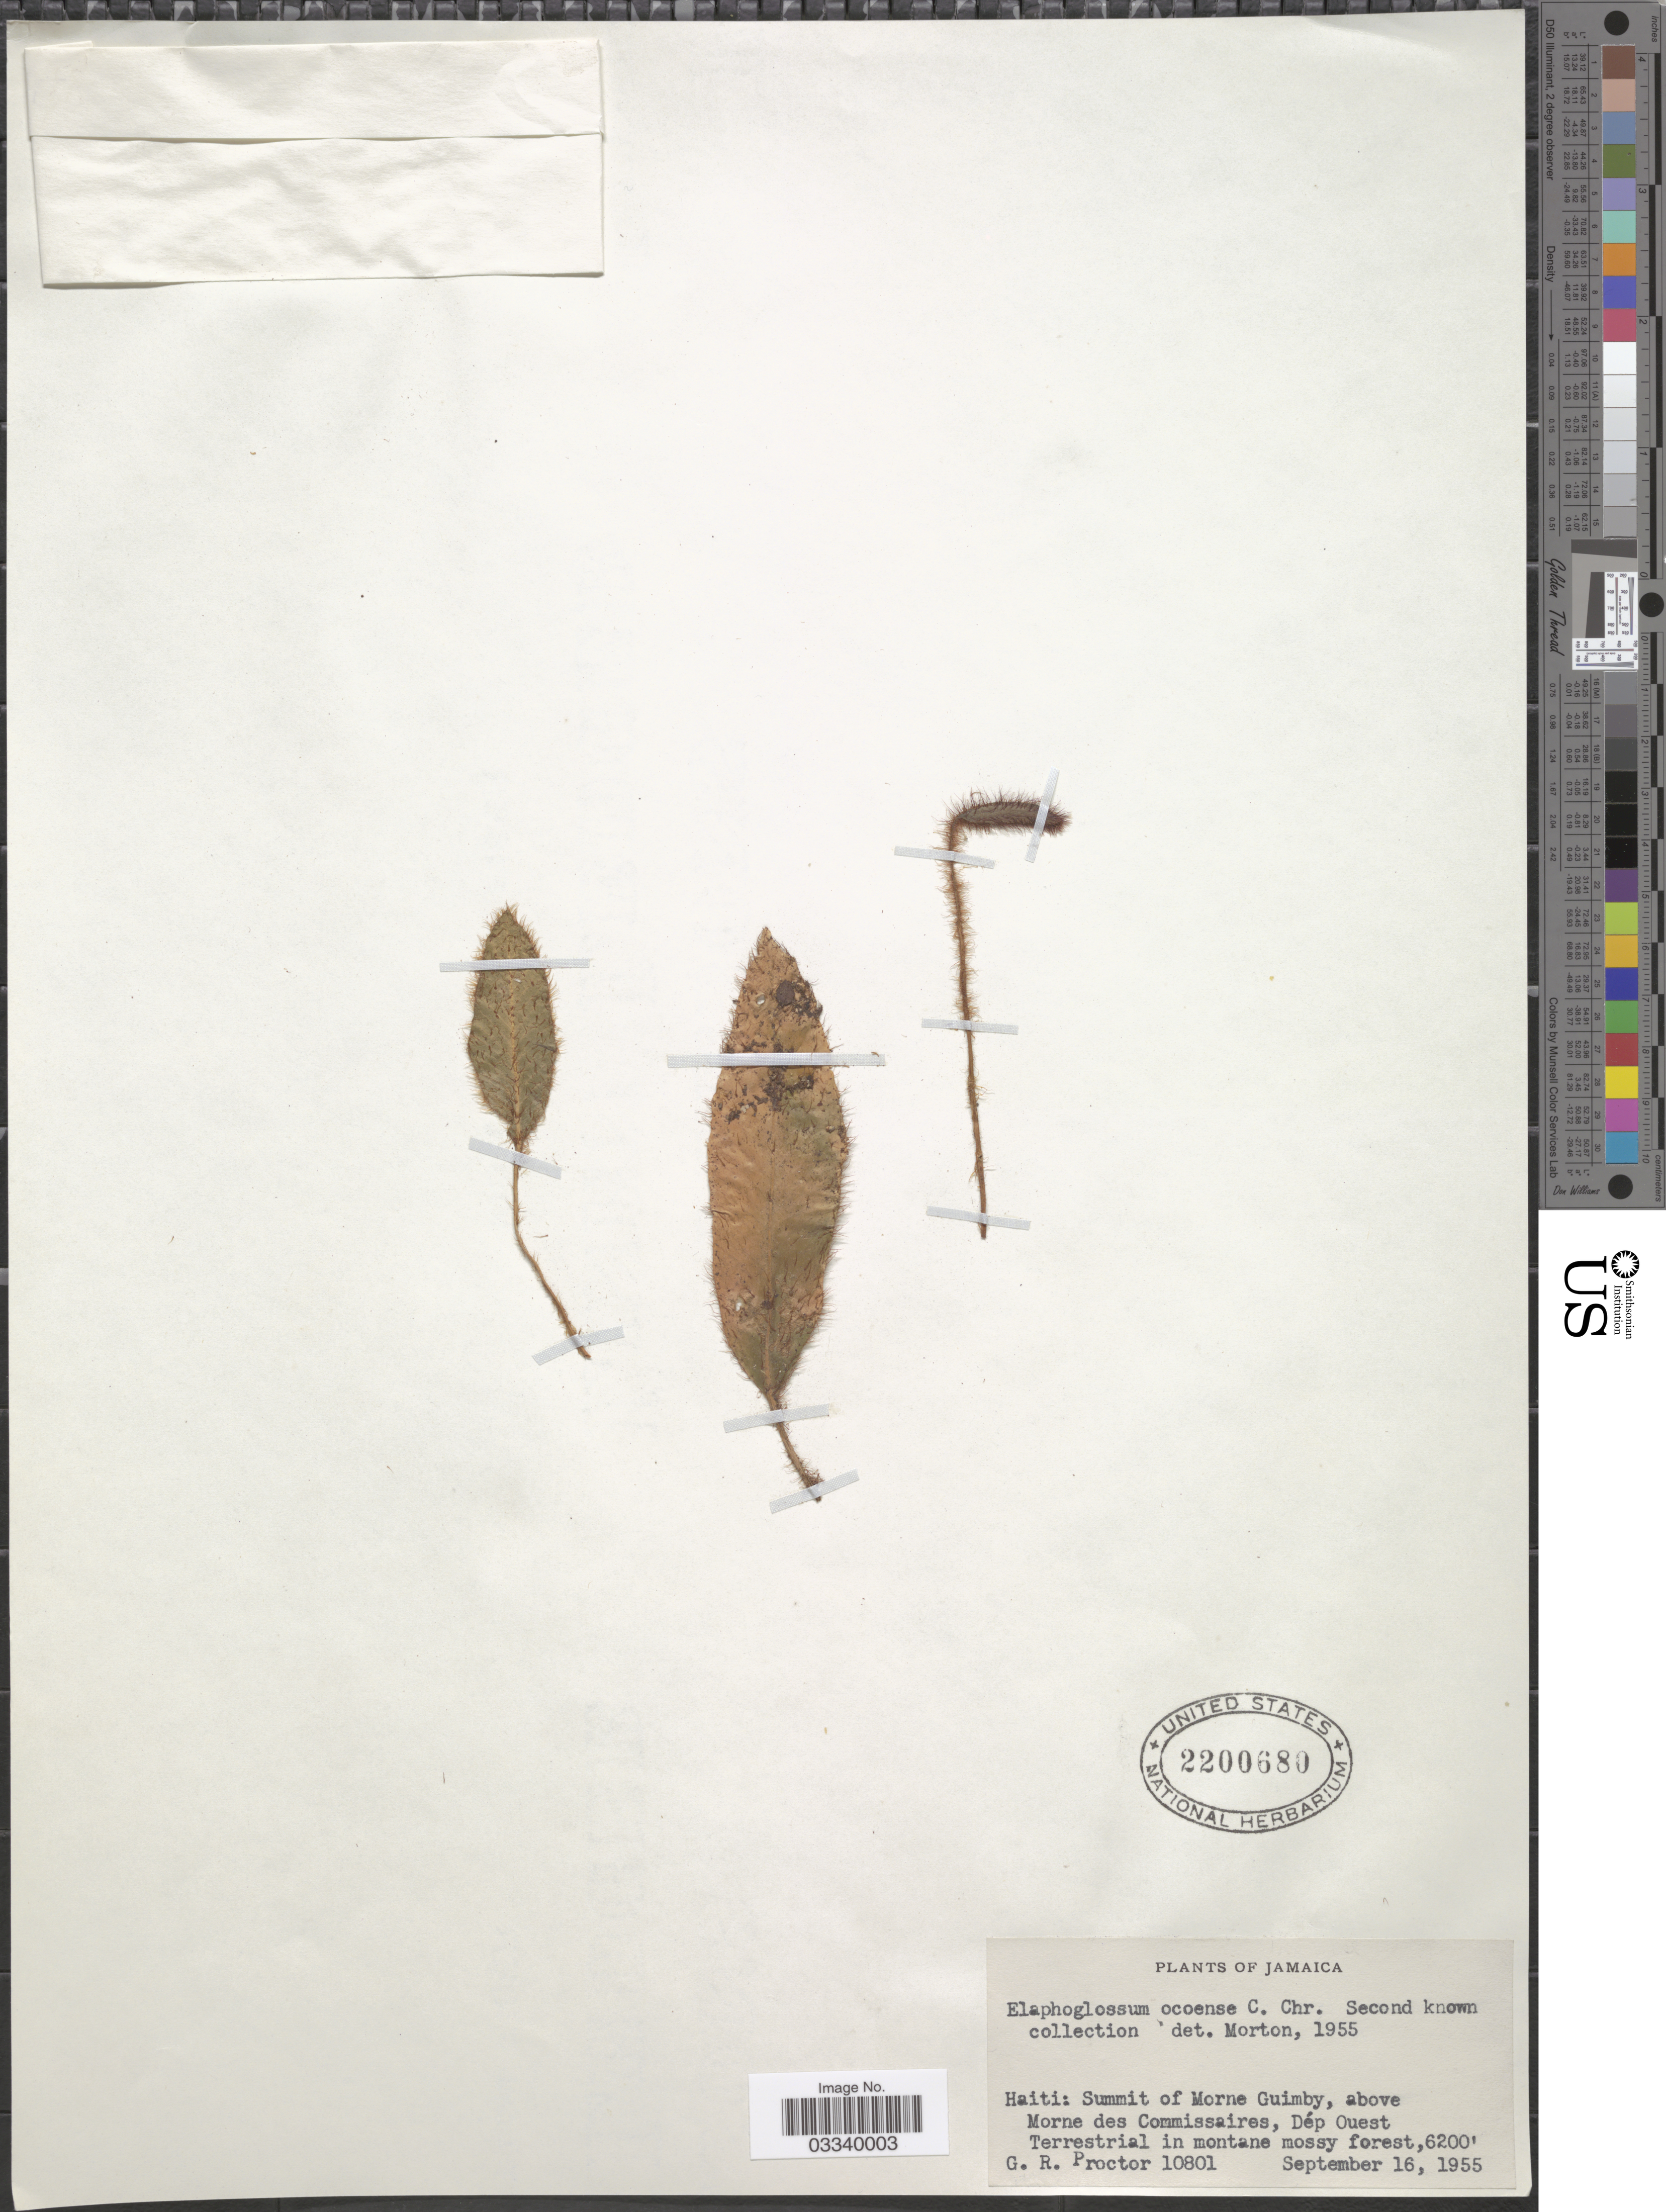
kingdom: Plantae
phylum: Tracheophyta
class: Polypodiopsida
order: Polypodiales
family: Dryopteridaceae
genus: Elaphoglossum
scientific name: Elaphoglossum ocoense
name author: C. Chr.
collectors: G. Proctor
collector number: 10801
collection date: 1955-09-16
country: Haiti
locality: Summit of Morne Guimby, above Morne des Commissaires, Dép Ouest.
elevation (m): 1890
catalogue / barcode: US 2200680